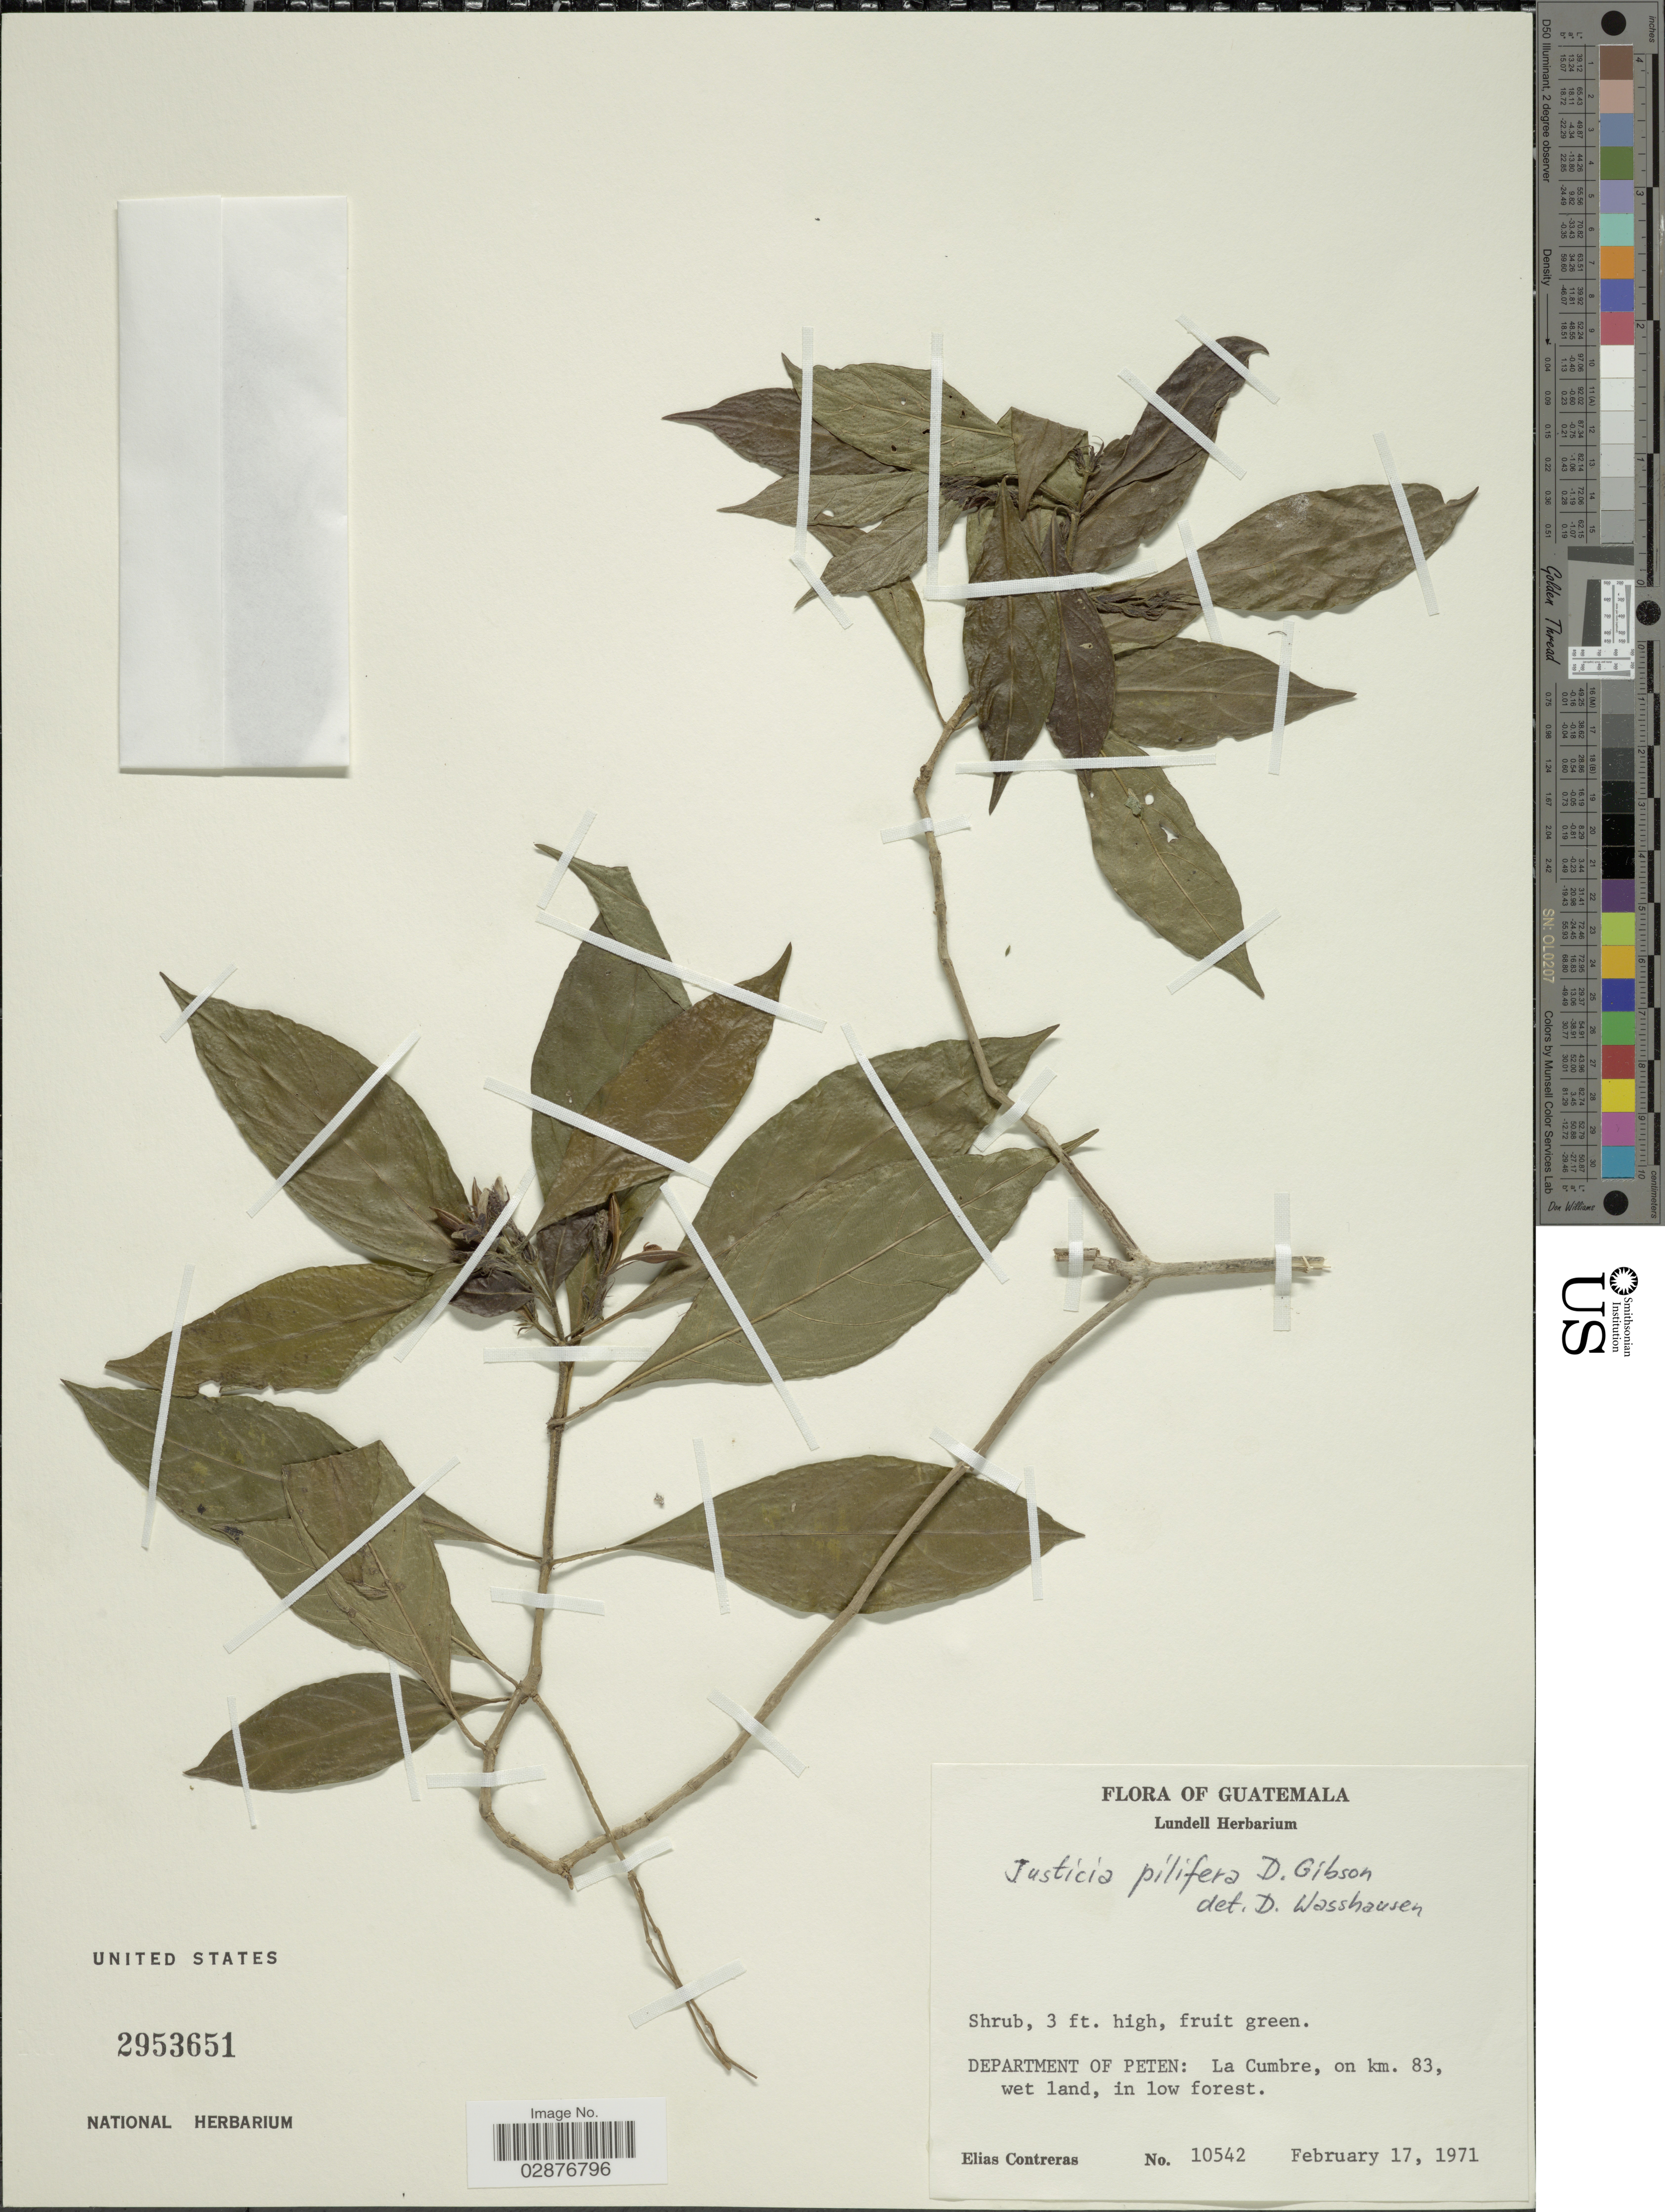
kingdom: Plantae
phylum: Tracheophyta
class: Magnoliopsida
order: Lamiales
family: Acanthaceae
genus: Justicia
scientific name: Justicia pilifera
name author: D.N. Gibson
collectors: E. Contreras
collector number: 10542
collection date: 1971-02-17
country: Guatemala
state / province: El Petén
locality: Department of Peten: La Cumbre, on km. 83.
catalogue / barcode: US 2953651